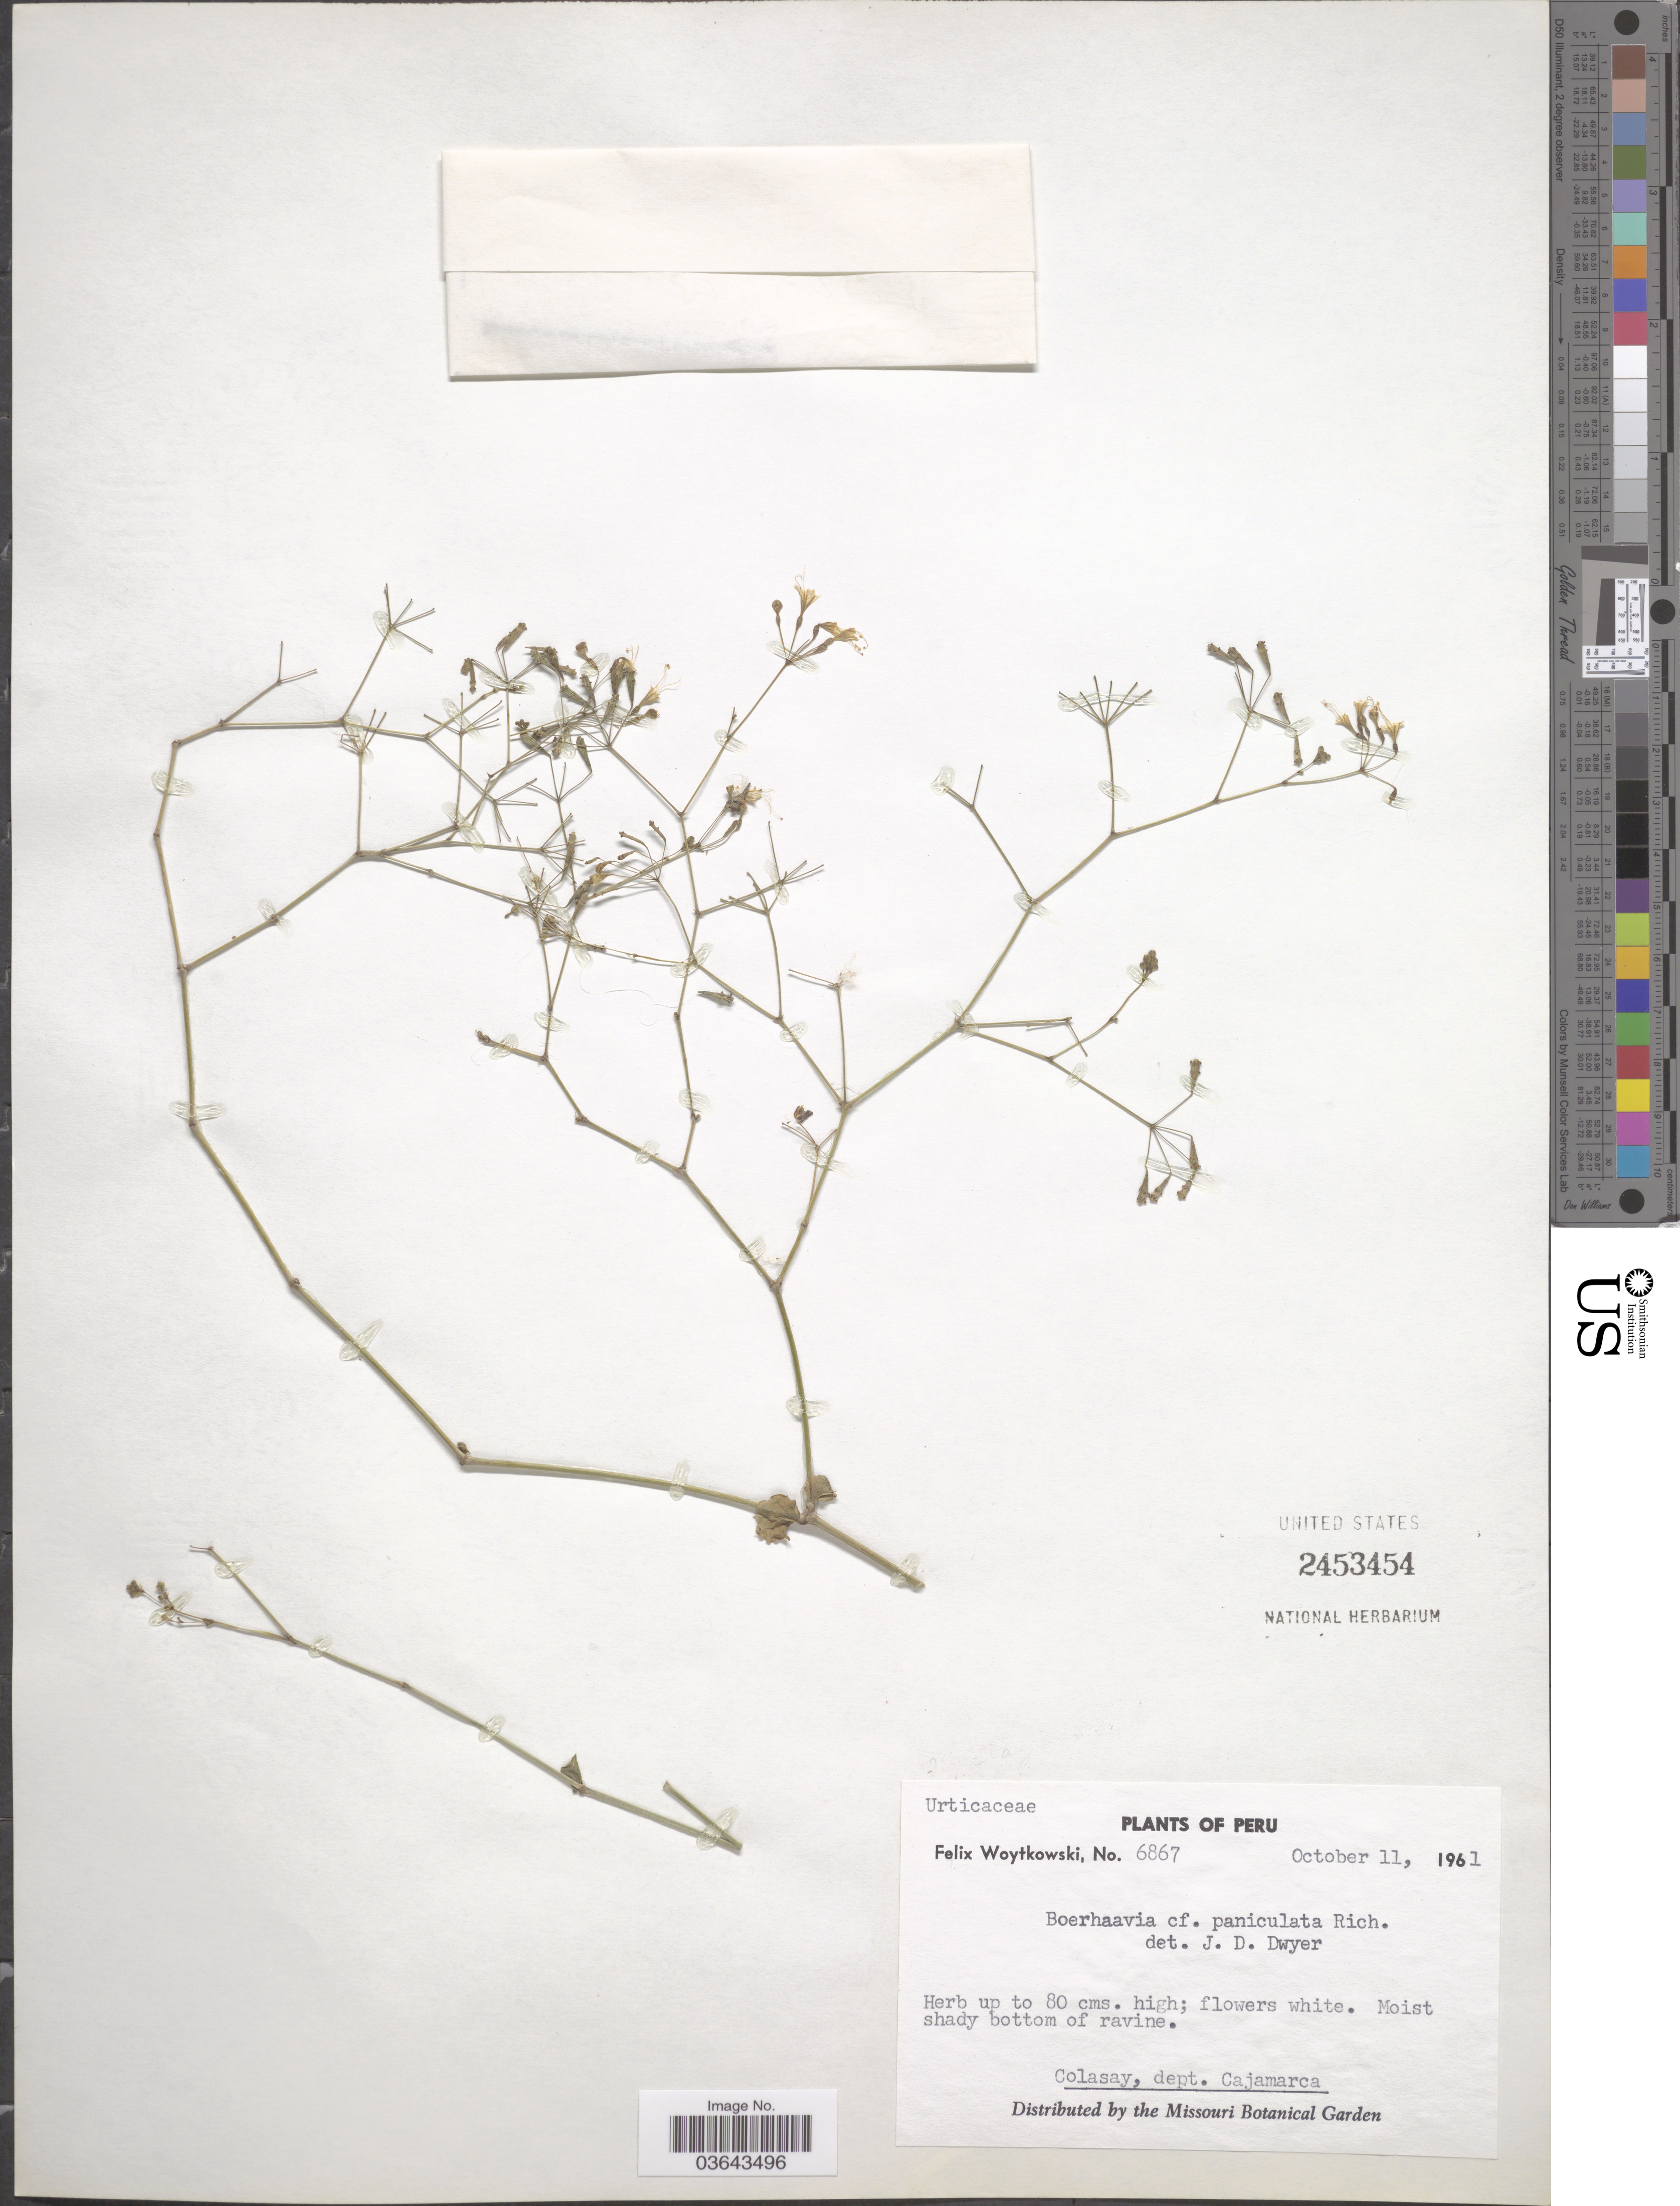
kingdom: Plantae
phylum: Tracheophyta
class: Magnoliopsida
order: Caryophyllales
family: Nyctaginaceae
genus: Boerhavia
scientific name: Boerhavia paniculata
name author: Rich.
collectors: F. Woytkowski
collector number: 6867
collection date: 1961-10-11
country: Peru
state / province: Cajamarca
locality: Colasay, dept. Cajamarca.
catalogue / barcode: US 2453454